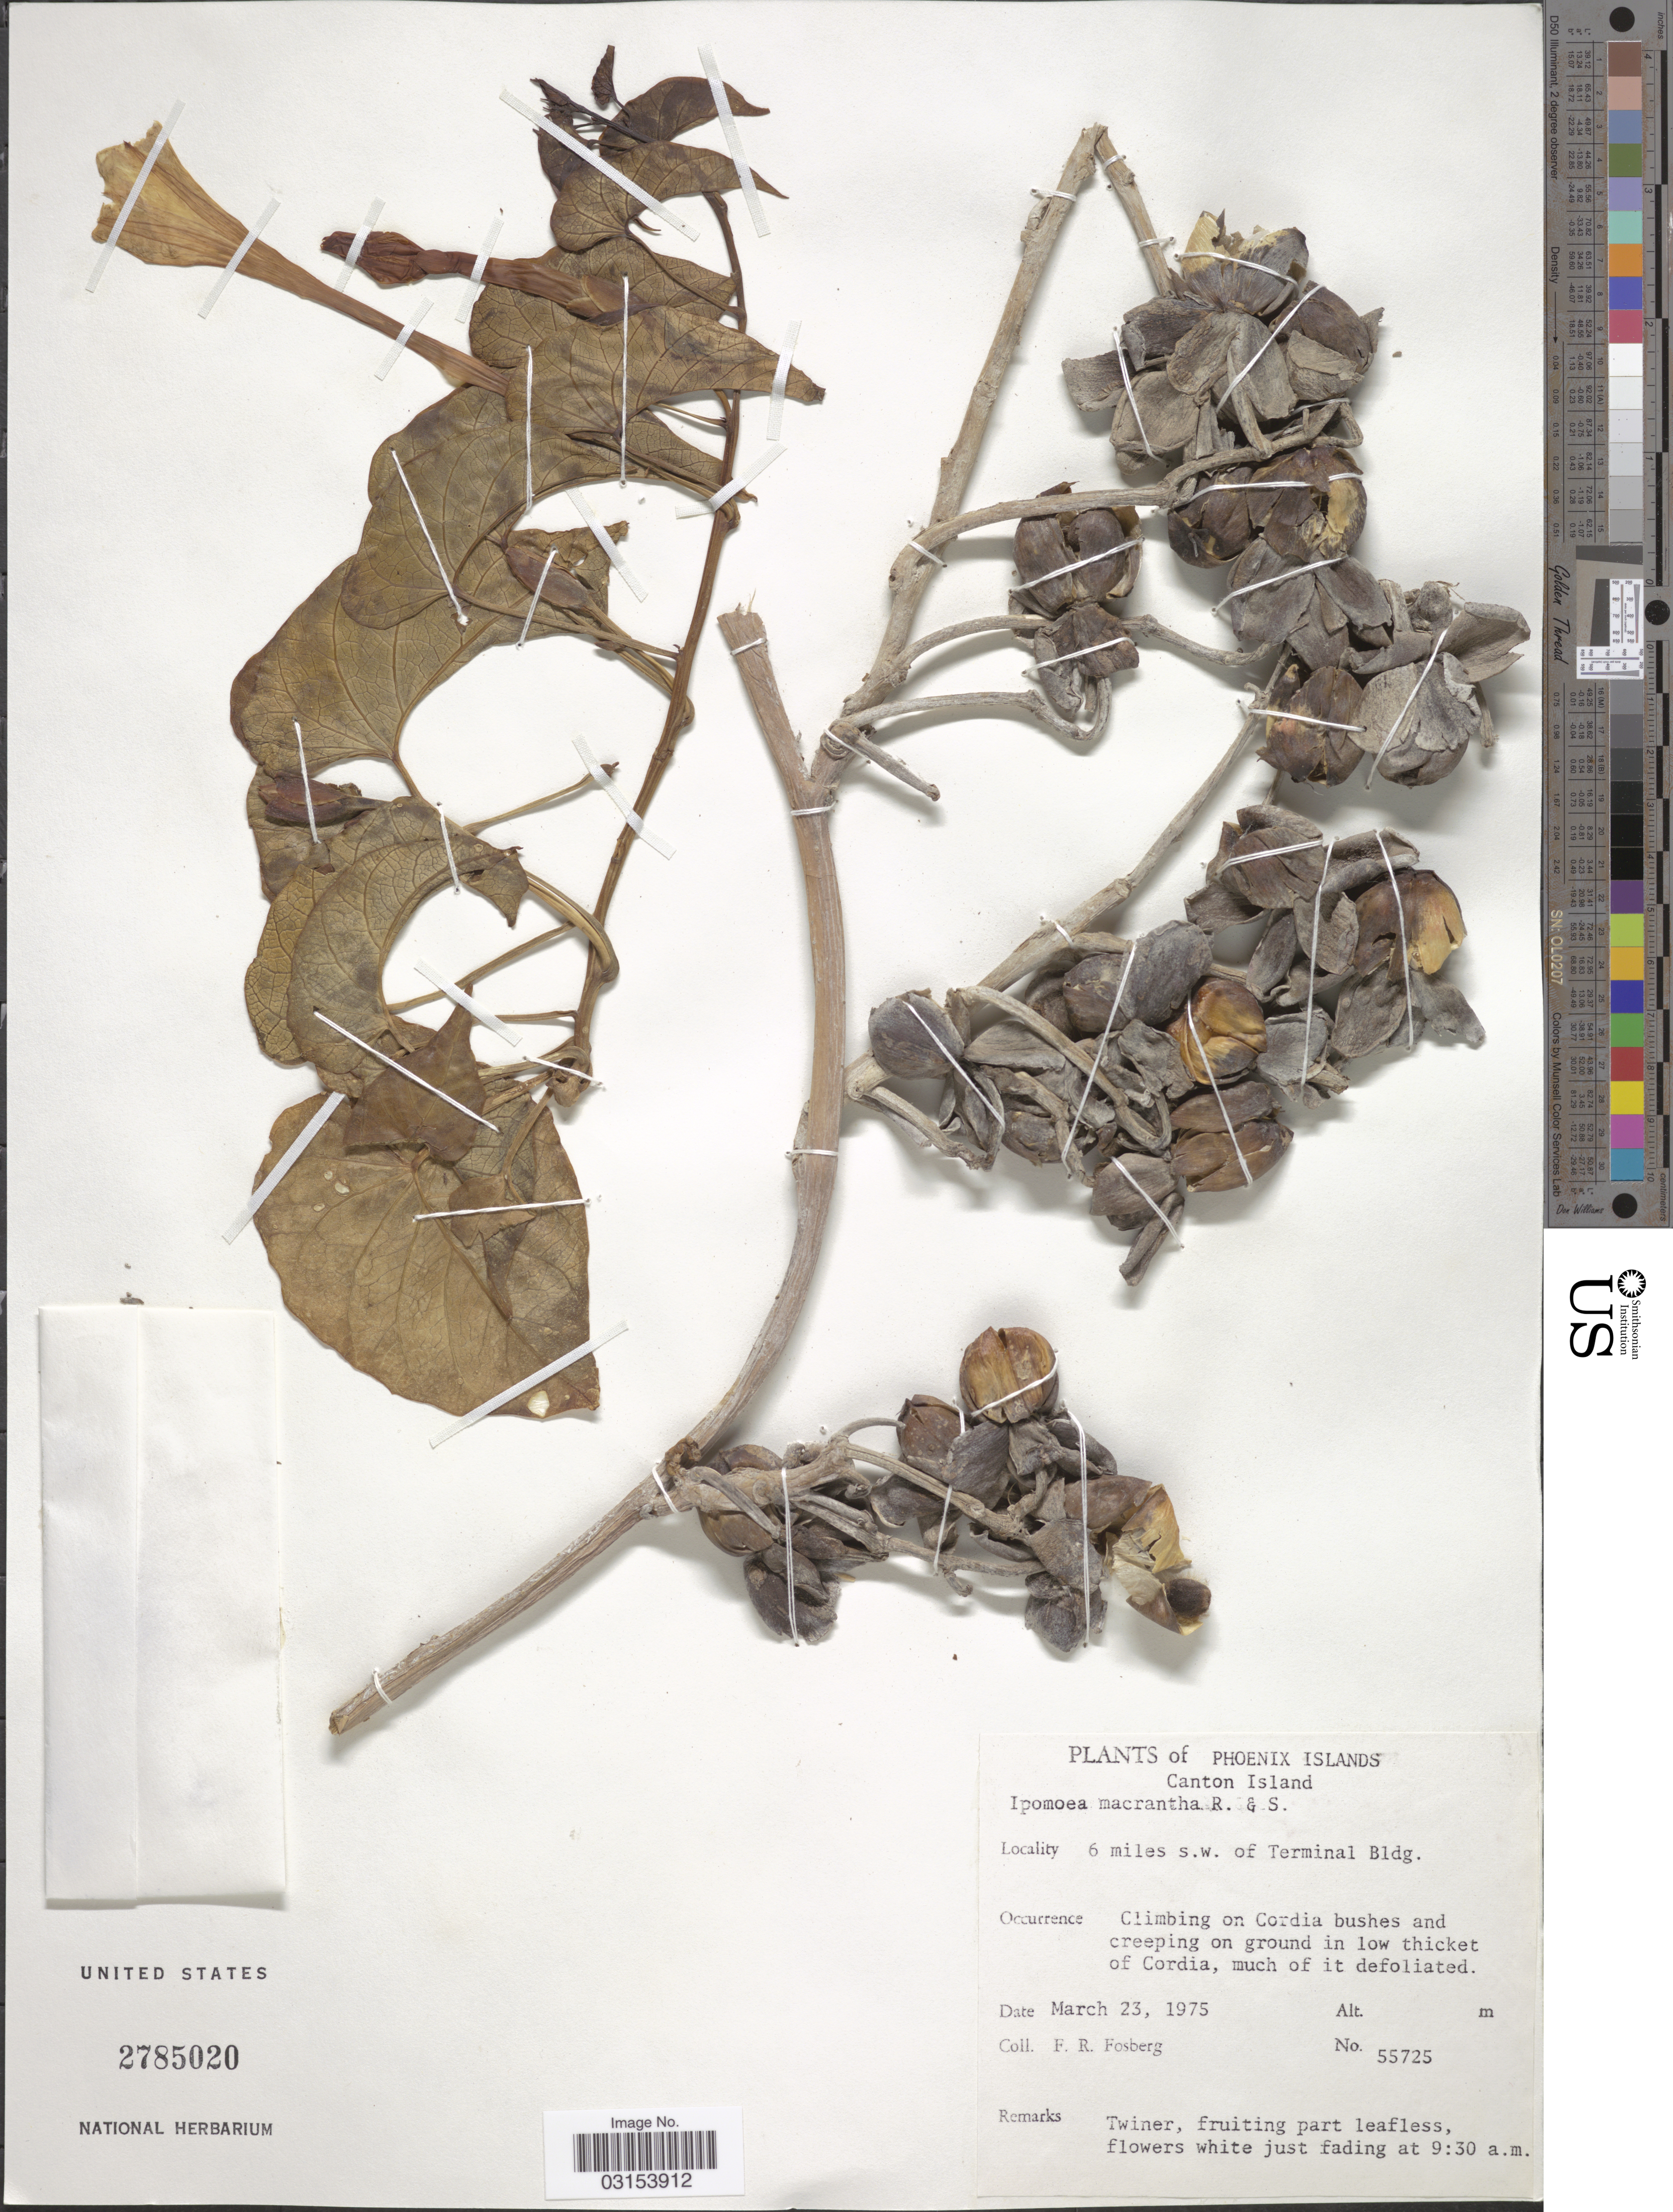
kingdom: Plantae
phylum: Tracheophyta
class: Magnoliopsida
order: Solanales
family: Convolvulaceae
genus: Ipomoea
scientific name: Ipomoea macrantha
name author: Roem. & Schult.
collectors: F. R. Fosberg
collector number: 55725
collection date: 1975-03-23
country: Kiribati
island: Kanton [Canton] Atoll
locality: Phoenix Islands. Canton Island. 6 miles s.w. of Terminal Bldg.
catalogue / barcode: US 2785020